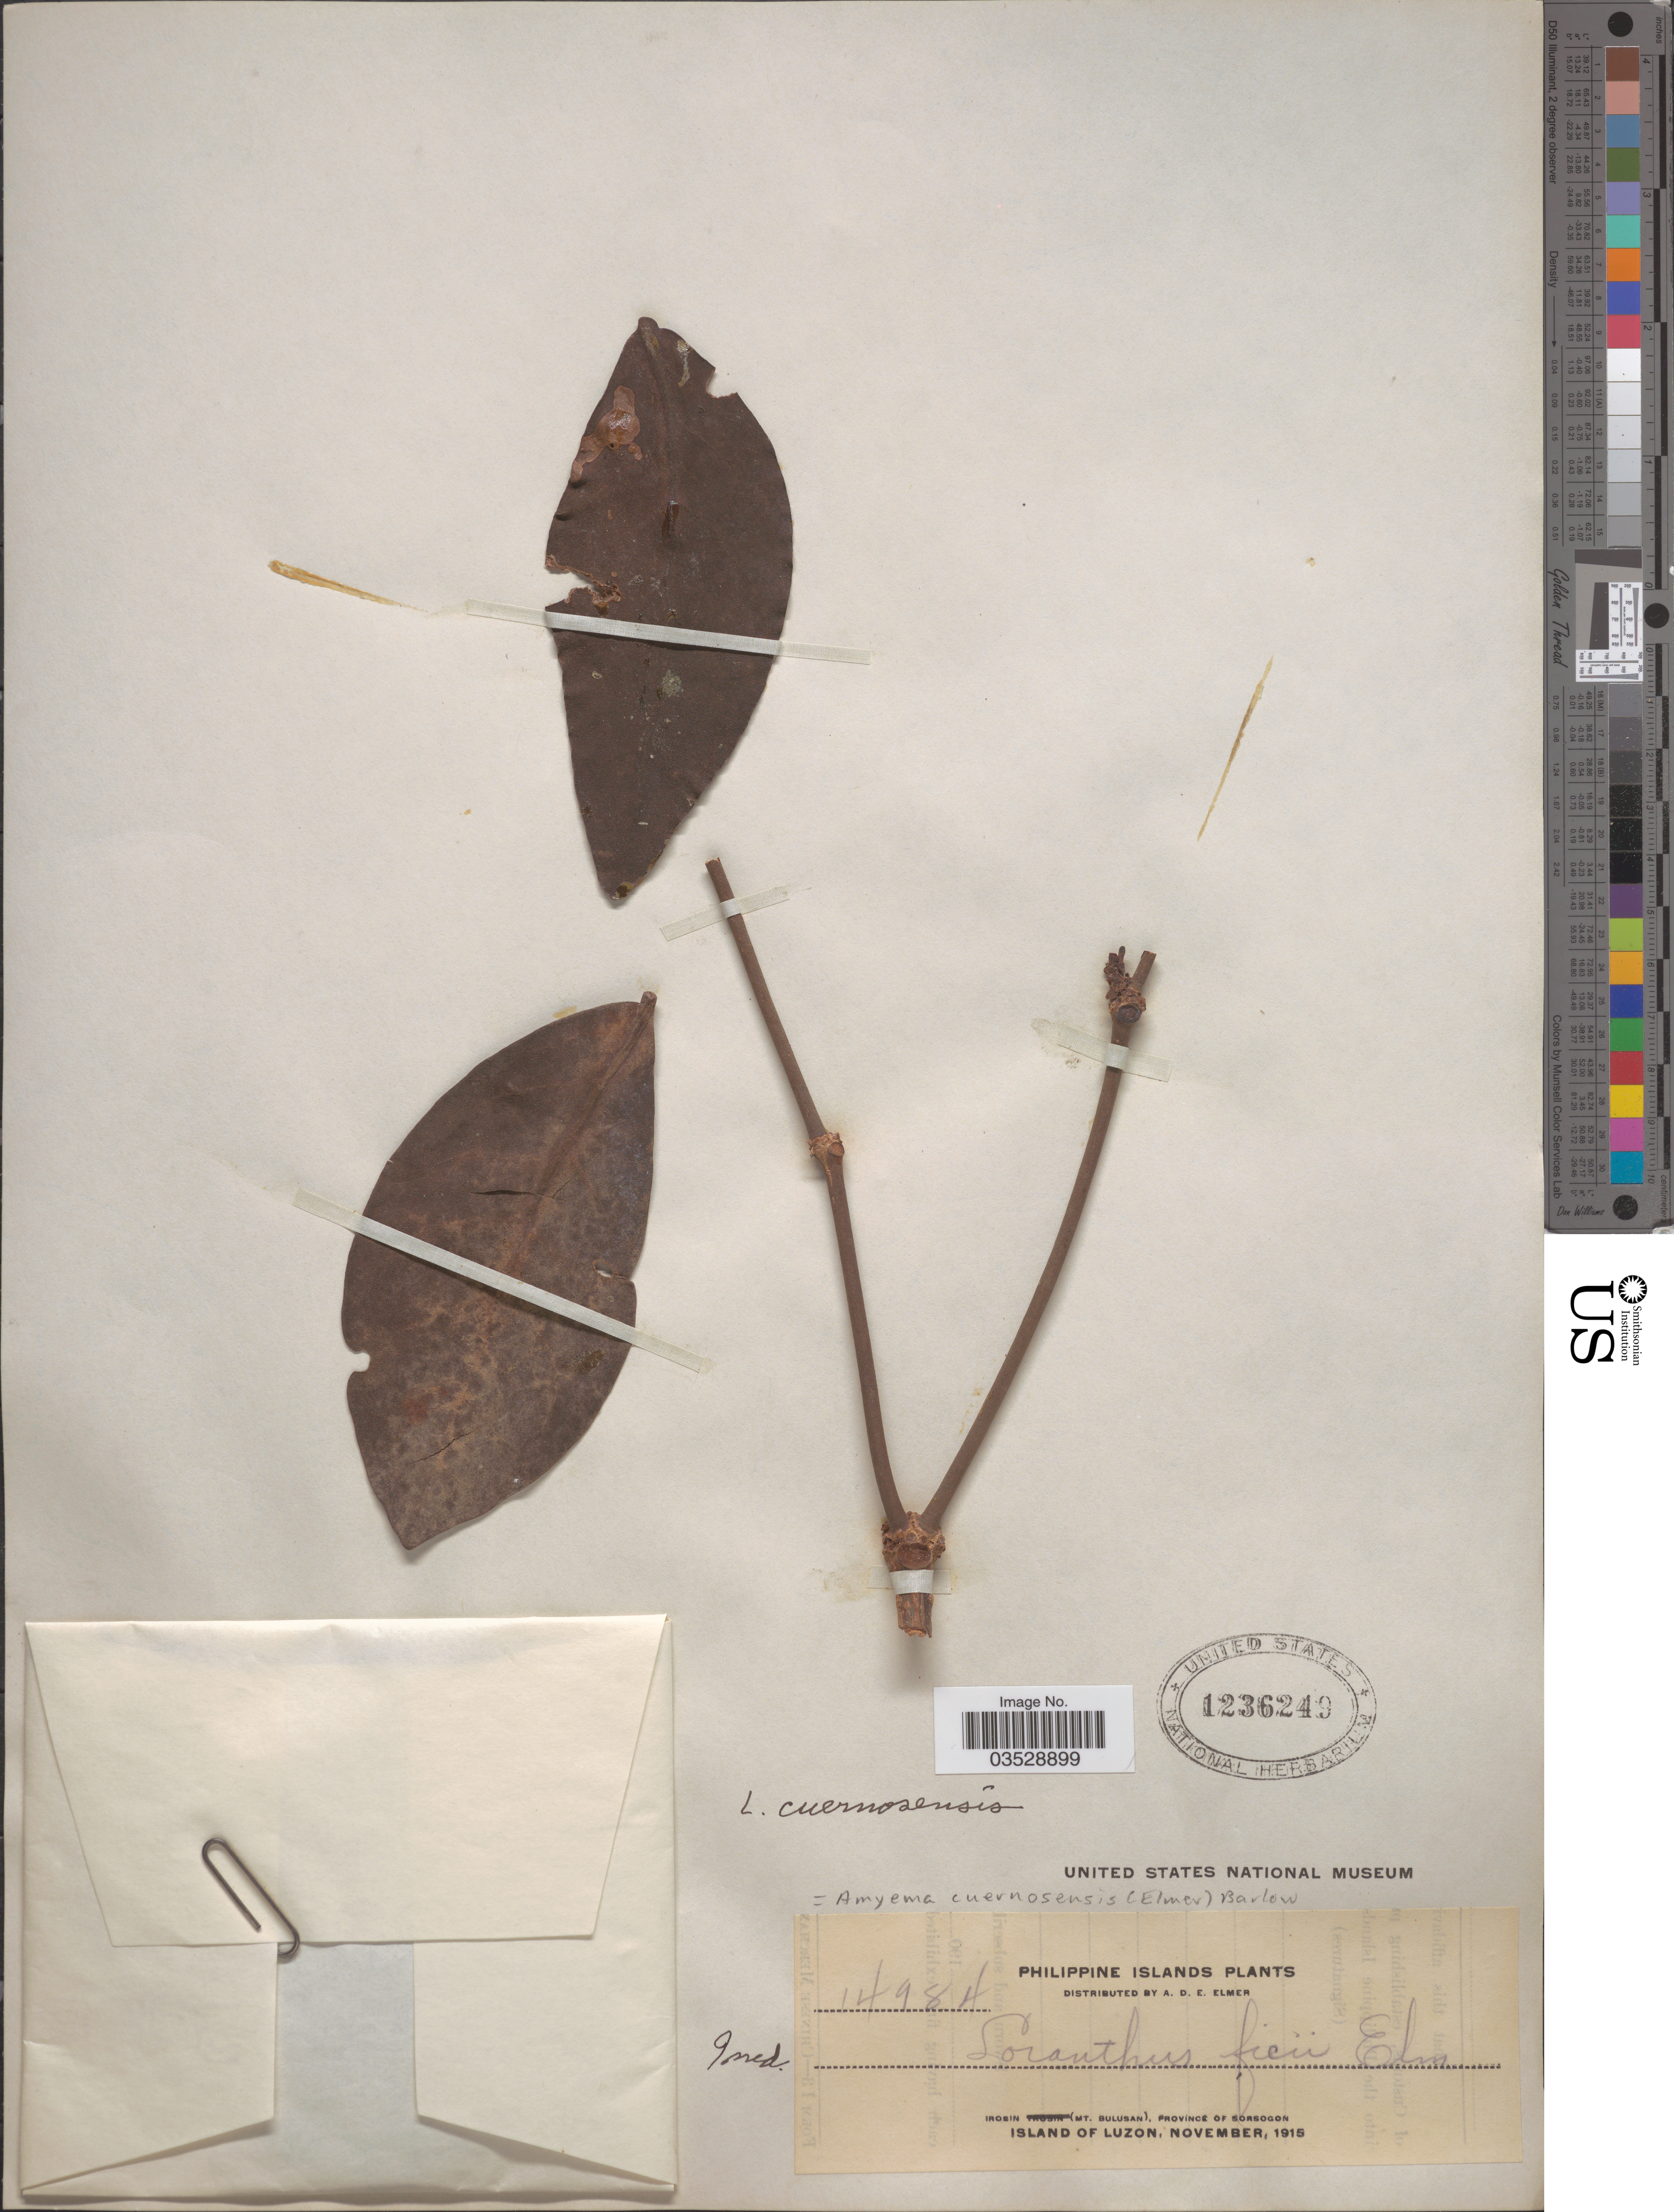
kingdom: Plantae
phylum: Tracheophyta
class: Magnoliopsida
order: Santalales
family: Loranthaceae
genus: Amyema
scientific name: Amyema cuernosensis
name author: (Elmer) Barlow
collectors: A. D. E. Elmer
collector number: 14984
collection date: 1915-11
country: Philippines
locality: Philippine Islands. Irosin (Mt. Bulusan), Province of Sorsogon, Island of Luzon.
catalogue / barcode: US 1236249